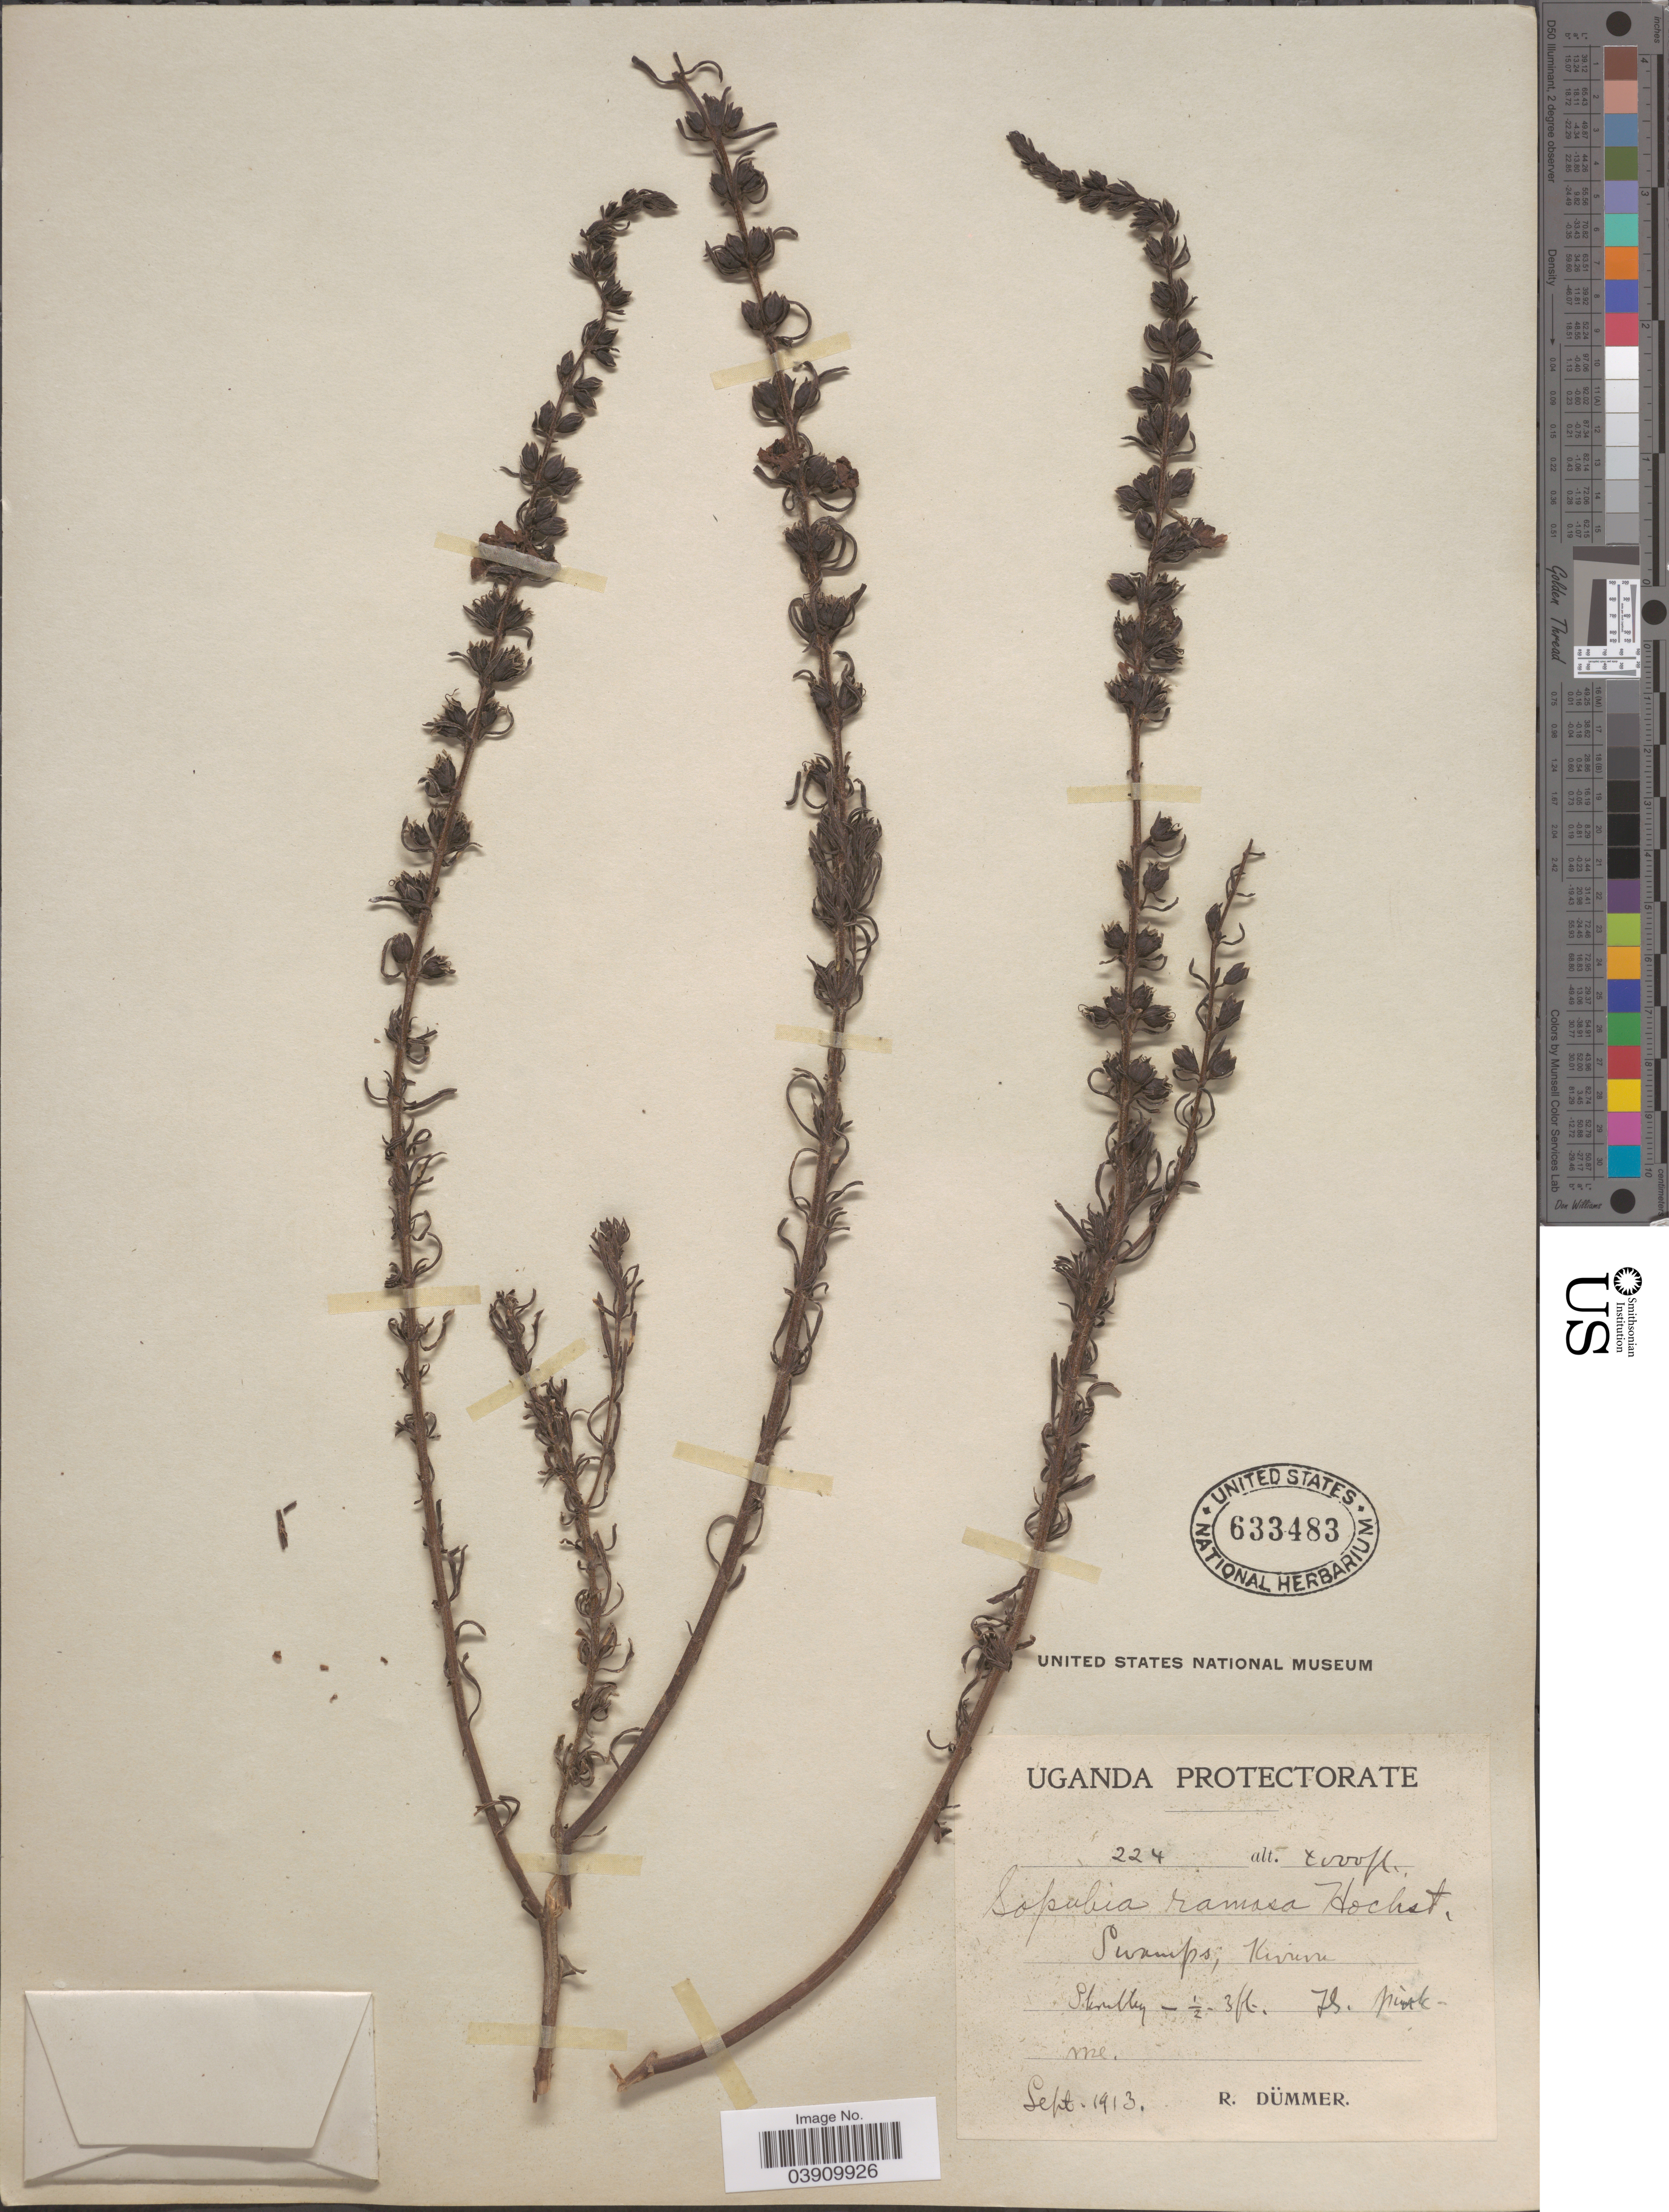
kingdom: Plantae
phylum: Tracheophyta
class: Magnoliopsida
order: Lamiales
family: Orobanchaceae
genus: Sopubia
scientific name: Sopubia ramosa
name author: (Hochst.) Hochst.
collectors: R. A. Dümmer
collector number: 224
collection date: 1913-09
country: Uganda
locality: Uganda Protectorate. Swamps, Kivuvu.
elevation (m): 1219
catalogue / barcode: US 633483